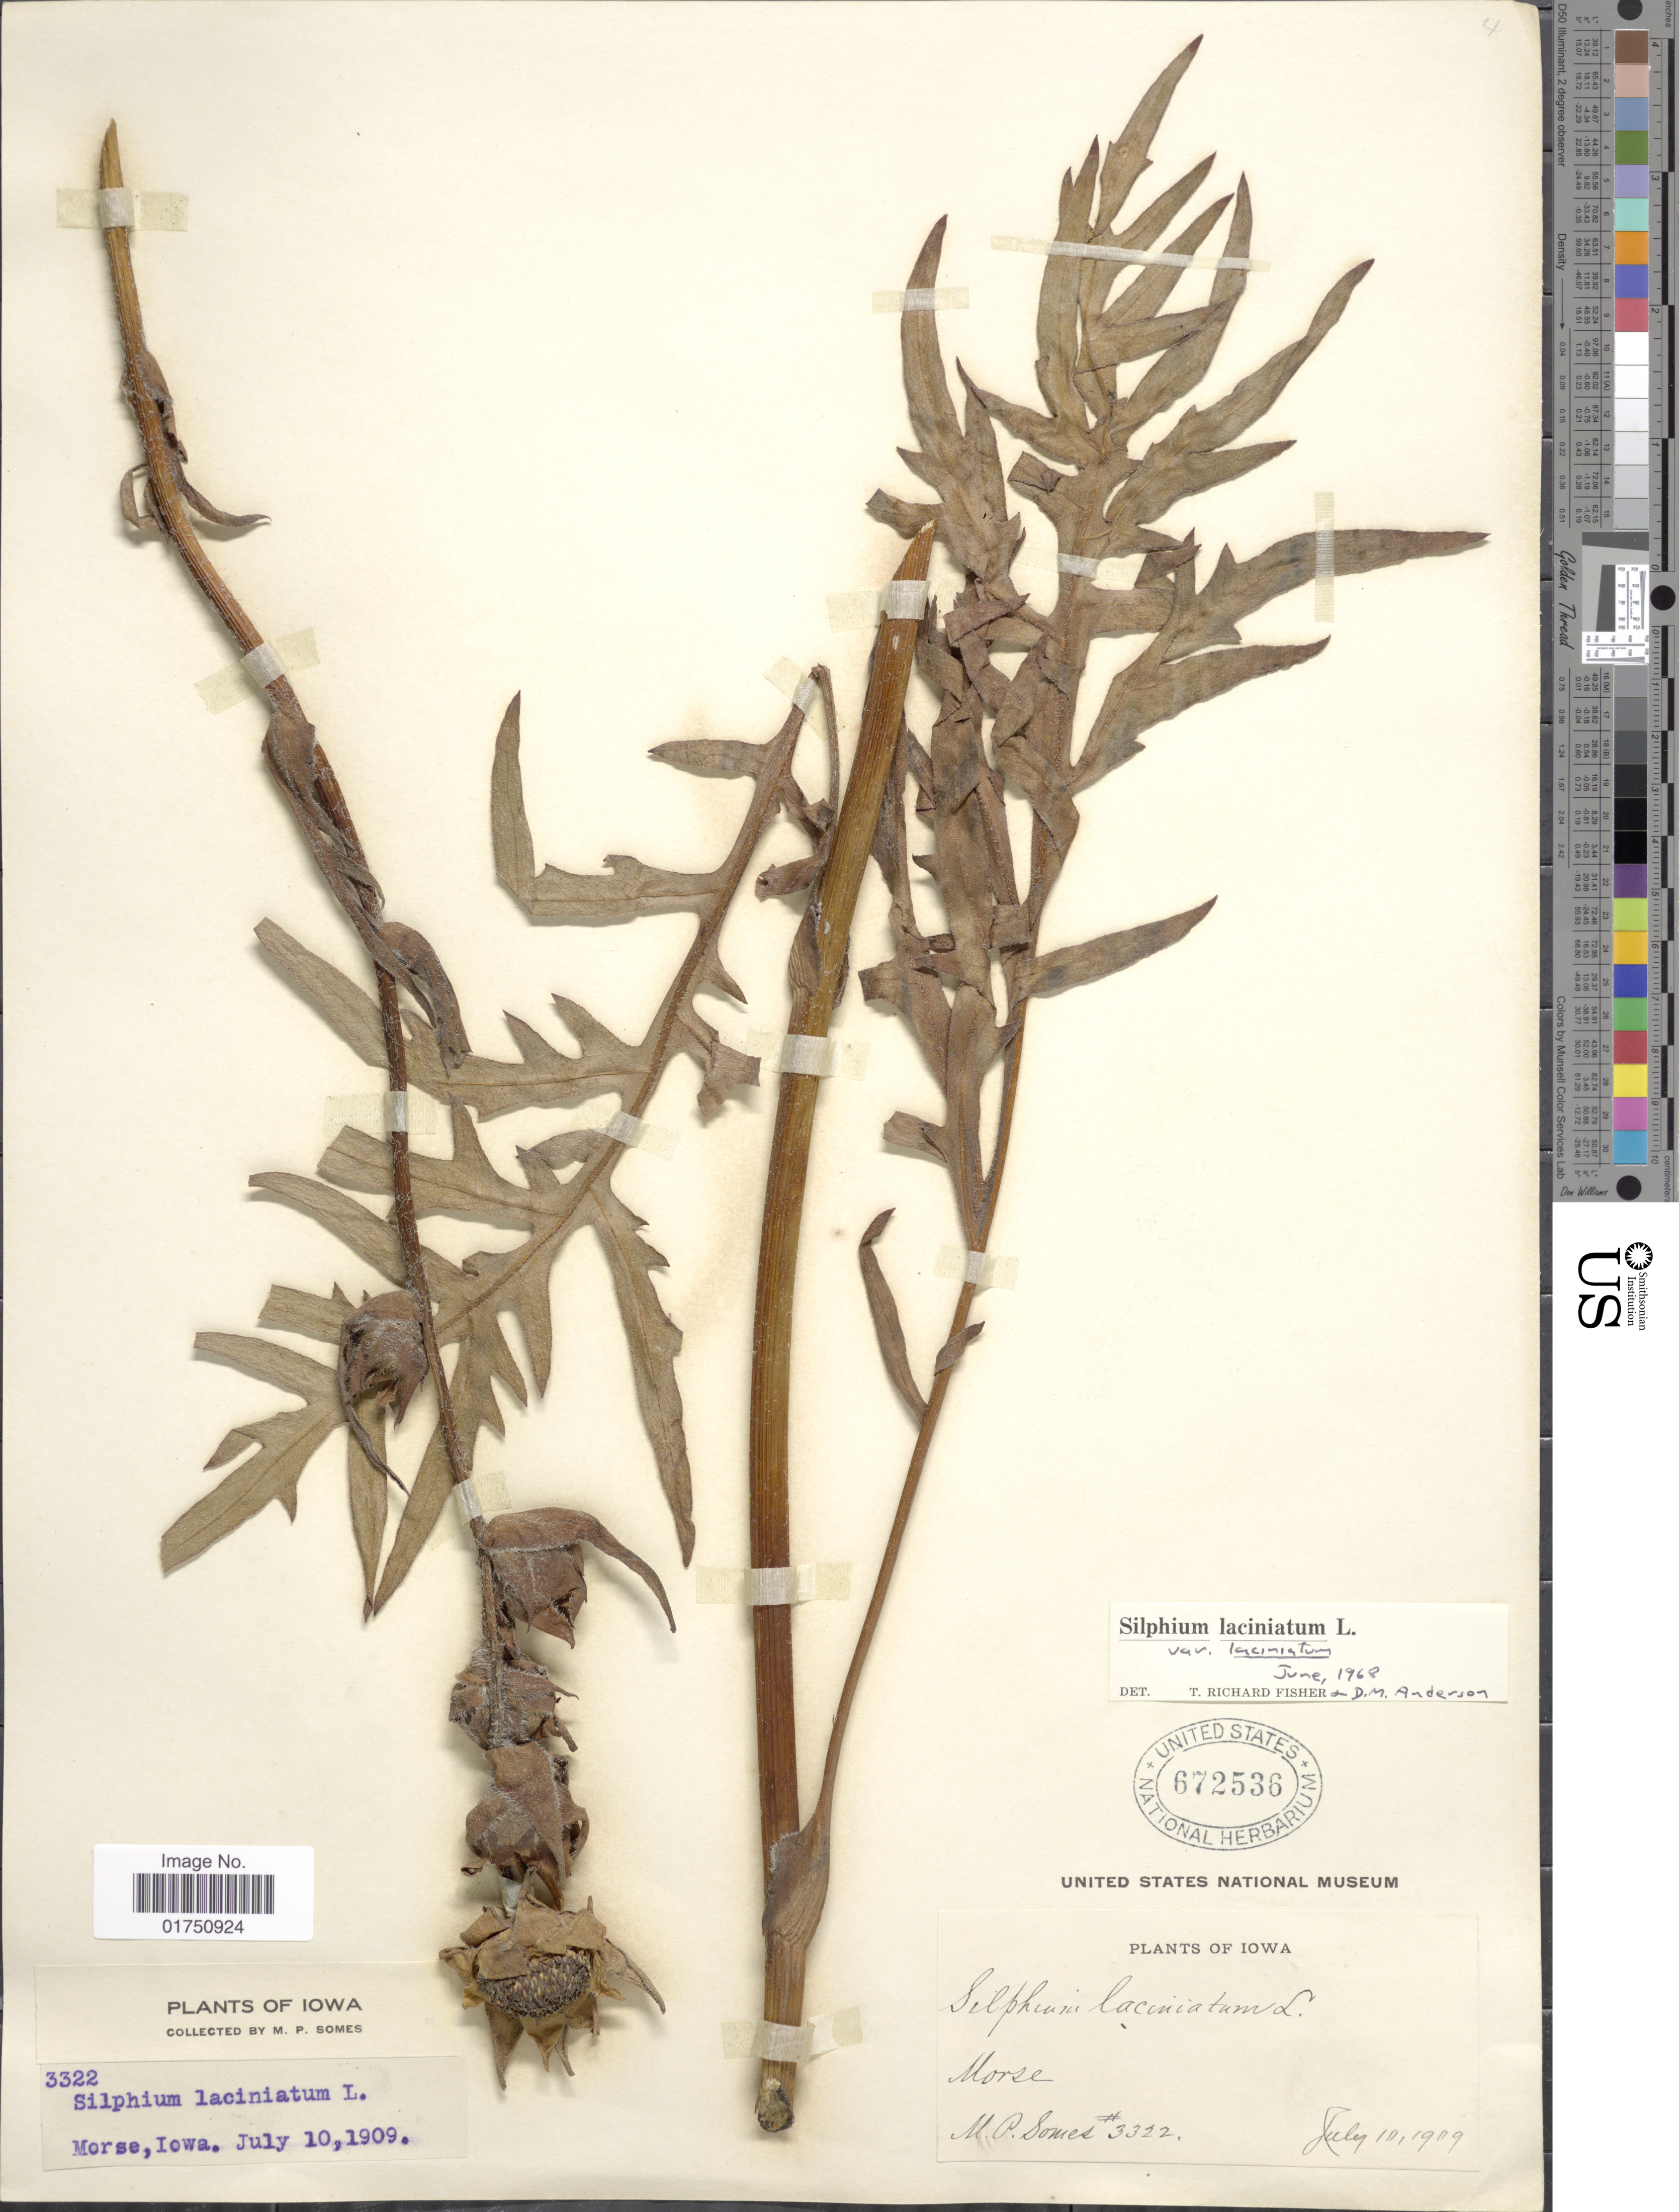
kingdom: Plantae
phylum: Tracheophyta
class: Magnoliopsida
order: Asterales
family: Asteraceae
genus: Silphium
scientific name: Silphium laciniatum var. laciniatum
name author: L.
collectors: M. Somes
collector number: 3322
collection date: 1909-07-10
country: United States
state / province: Iowa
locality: Morse.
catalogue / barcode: US 672536